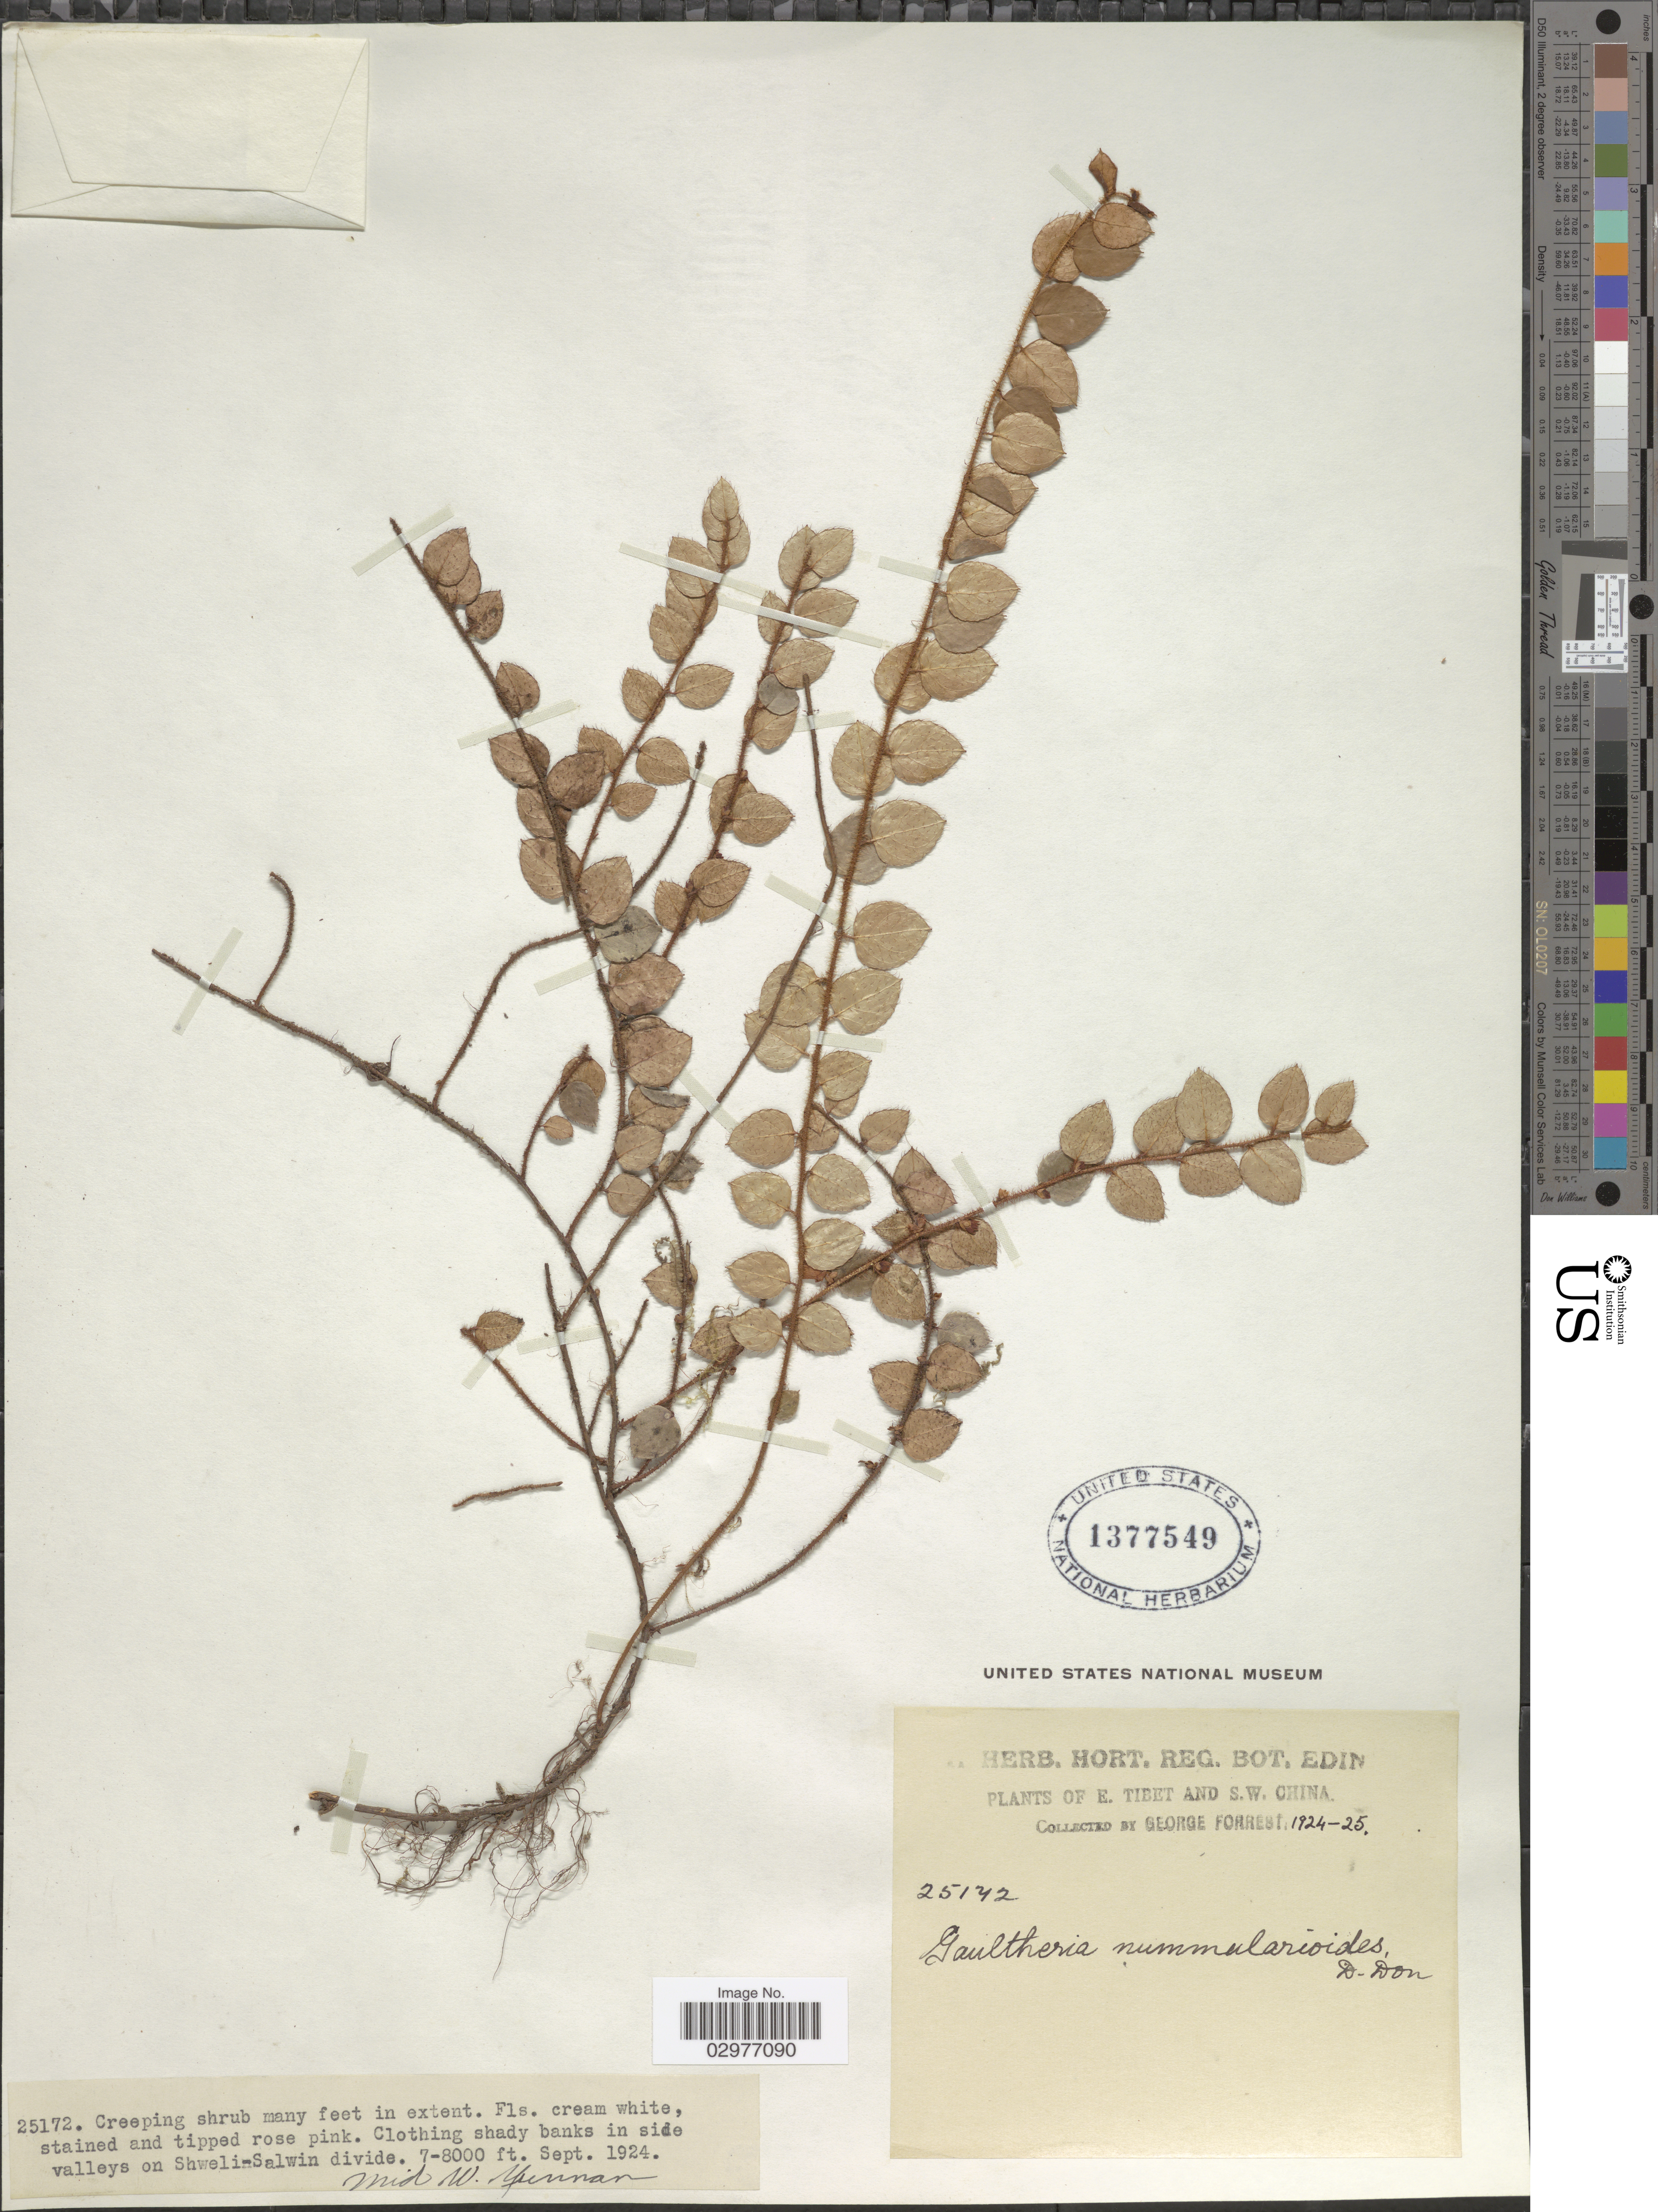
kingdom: Plantae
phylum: Tracheophyta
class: Magnoliopsida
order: Ericales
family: Ericaceae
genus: Gaultheria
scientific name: Gaultheria nummularioides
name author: G. Don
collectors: G. Forrest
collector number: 25172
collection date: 1924-09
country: China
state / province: Yunnan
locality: E. Tibet and S.W. China. Clothing shady banks in side valleys on Shweli-Salwin. Mid W. Yunnan.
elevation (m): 2134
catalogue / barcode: US 1377549